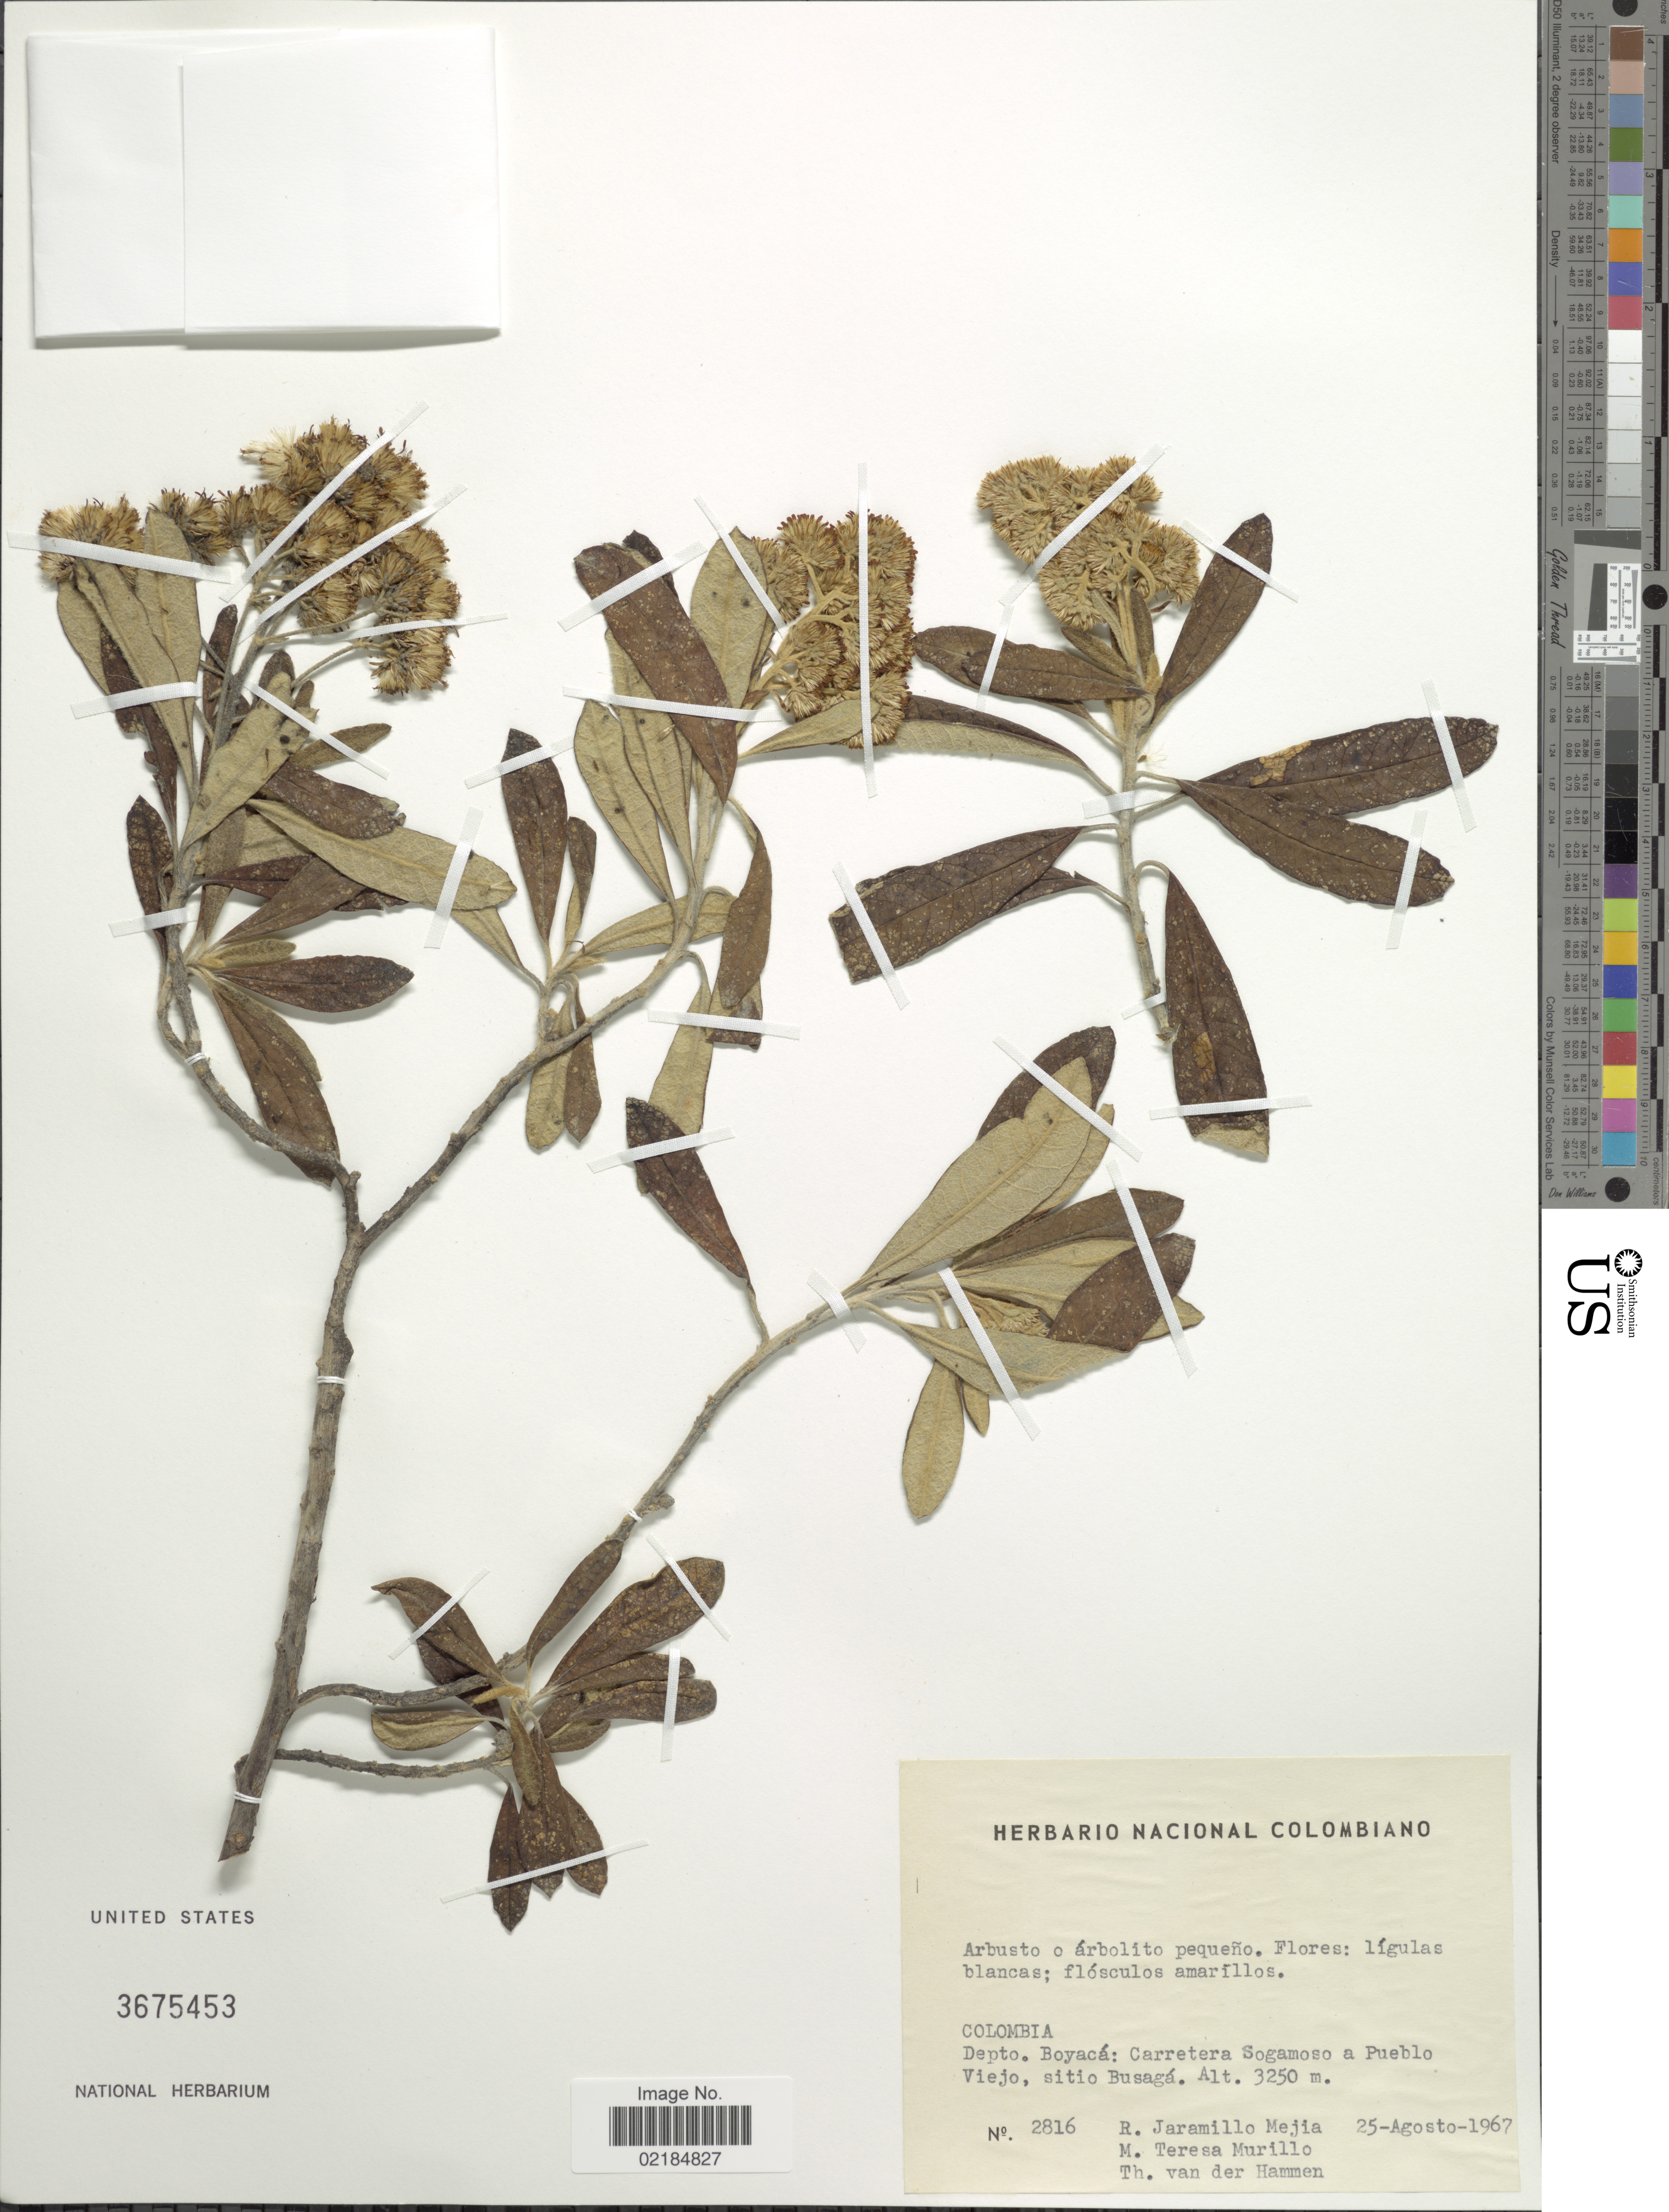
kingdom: Plantae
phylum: Tracheophyta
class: Magnoliopsida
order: Asterales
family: Asteraceae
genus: Diplostephium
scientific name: Diplostephium tenuifolium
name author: Cuatrec.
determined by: Cuatrecasas, J.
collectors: R. Jaramillo M., M. Teresa Murillo & T. Hammen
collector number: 2816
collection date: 1967-08-25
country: Colombia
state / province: Boyacá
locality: Depto. Boyaca: Carretera Sogamosa a Pueblo Viejo, sitio a Busaga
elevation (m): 3250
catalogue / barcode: US 3675453